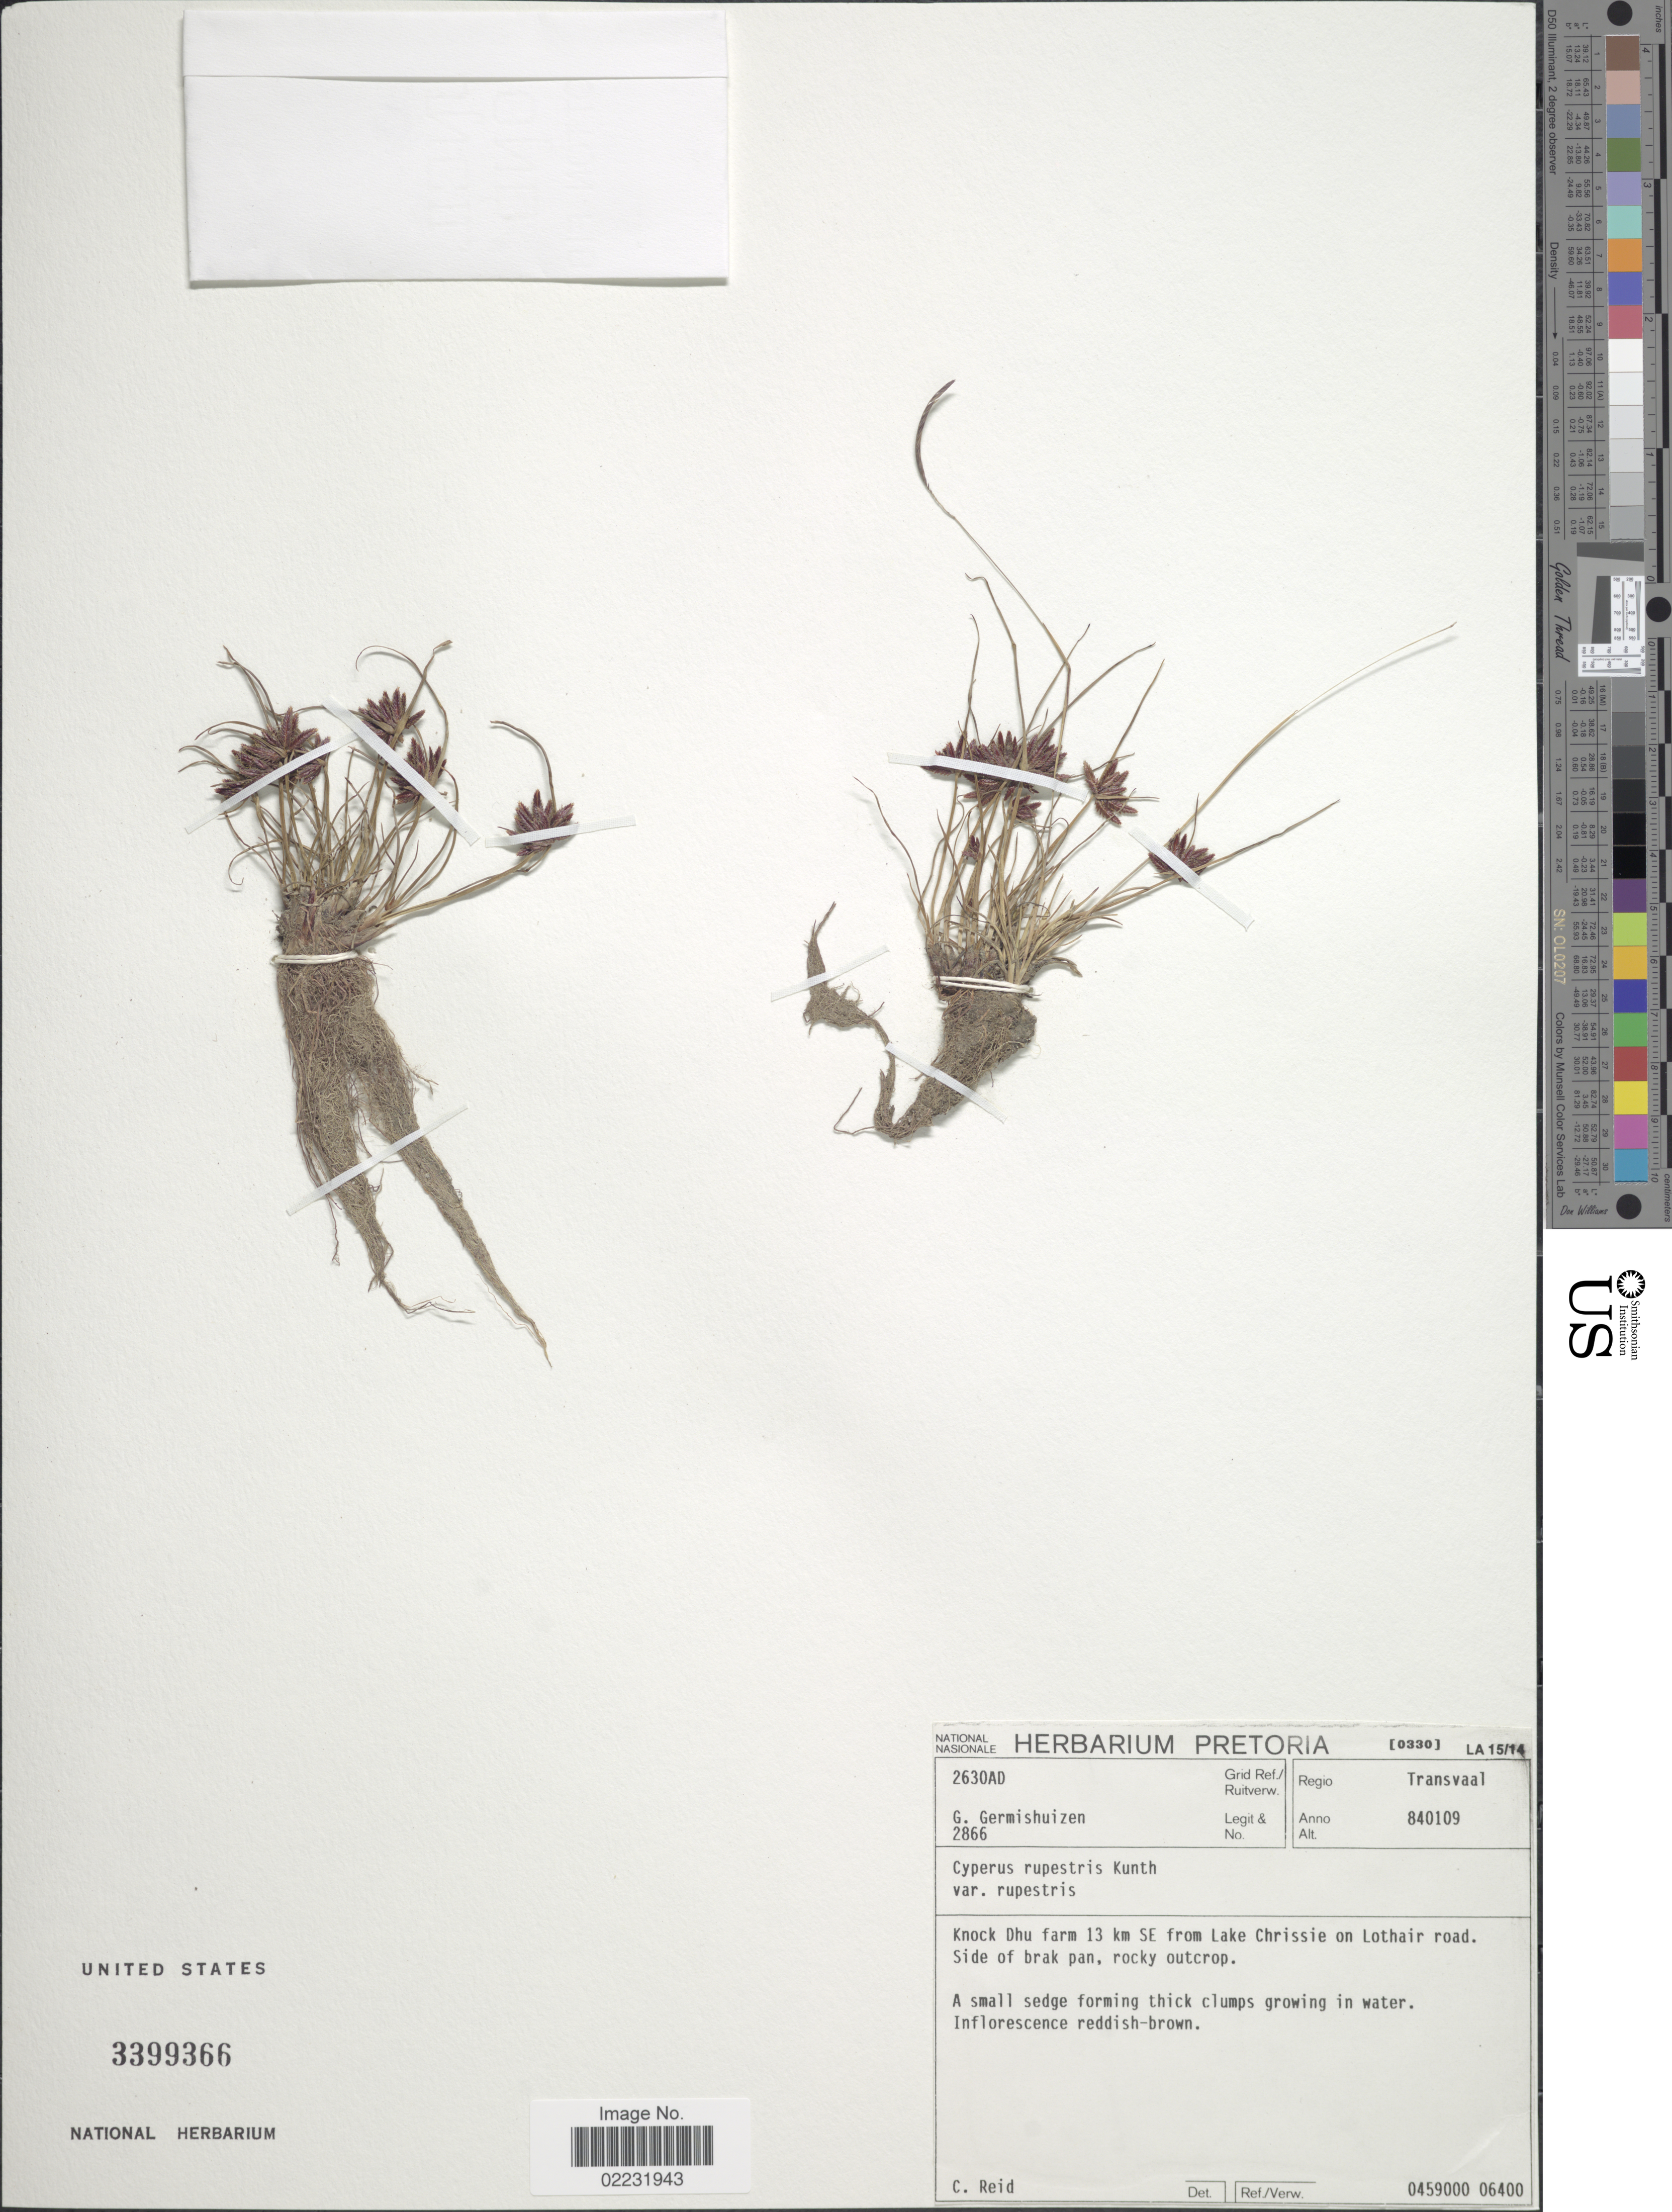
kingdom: Plantae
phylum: Tracheophyta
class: Liliopsida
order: Poales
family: Cyperaceae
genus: Cyperus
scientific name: Cyperus rupestris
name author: Kunth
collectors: G. Germishuizen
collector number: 2866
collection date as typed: Transcribed d/m/y: 9/1/84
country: South Africa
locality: Regio Transvaal, Grid Ref./Ruitverw. 2630AD, Knock Dhu farm 13 km SE from Lake Chrissie on Lothair road, Side of brak pan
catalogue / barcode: US 3399366